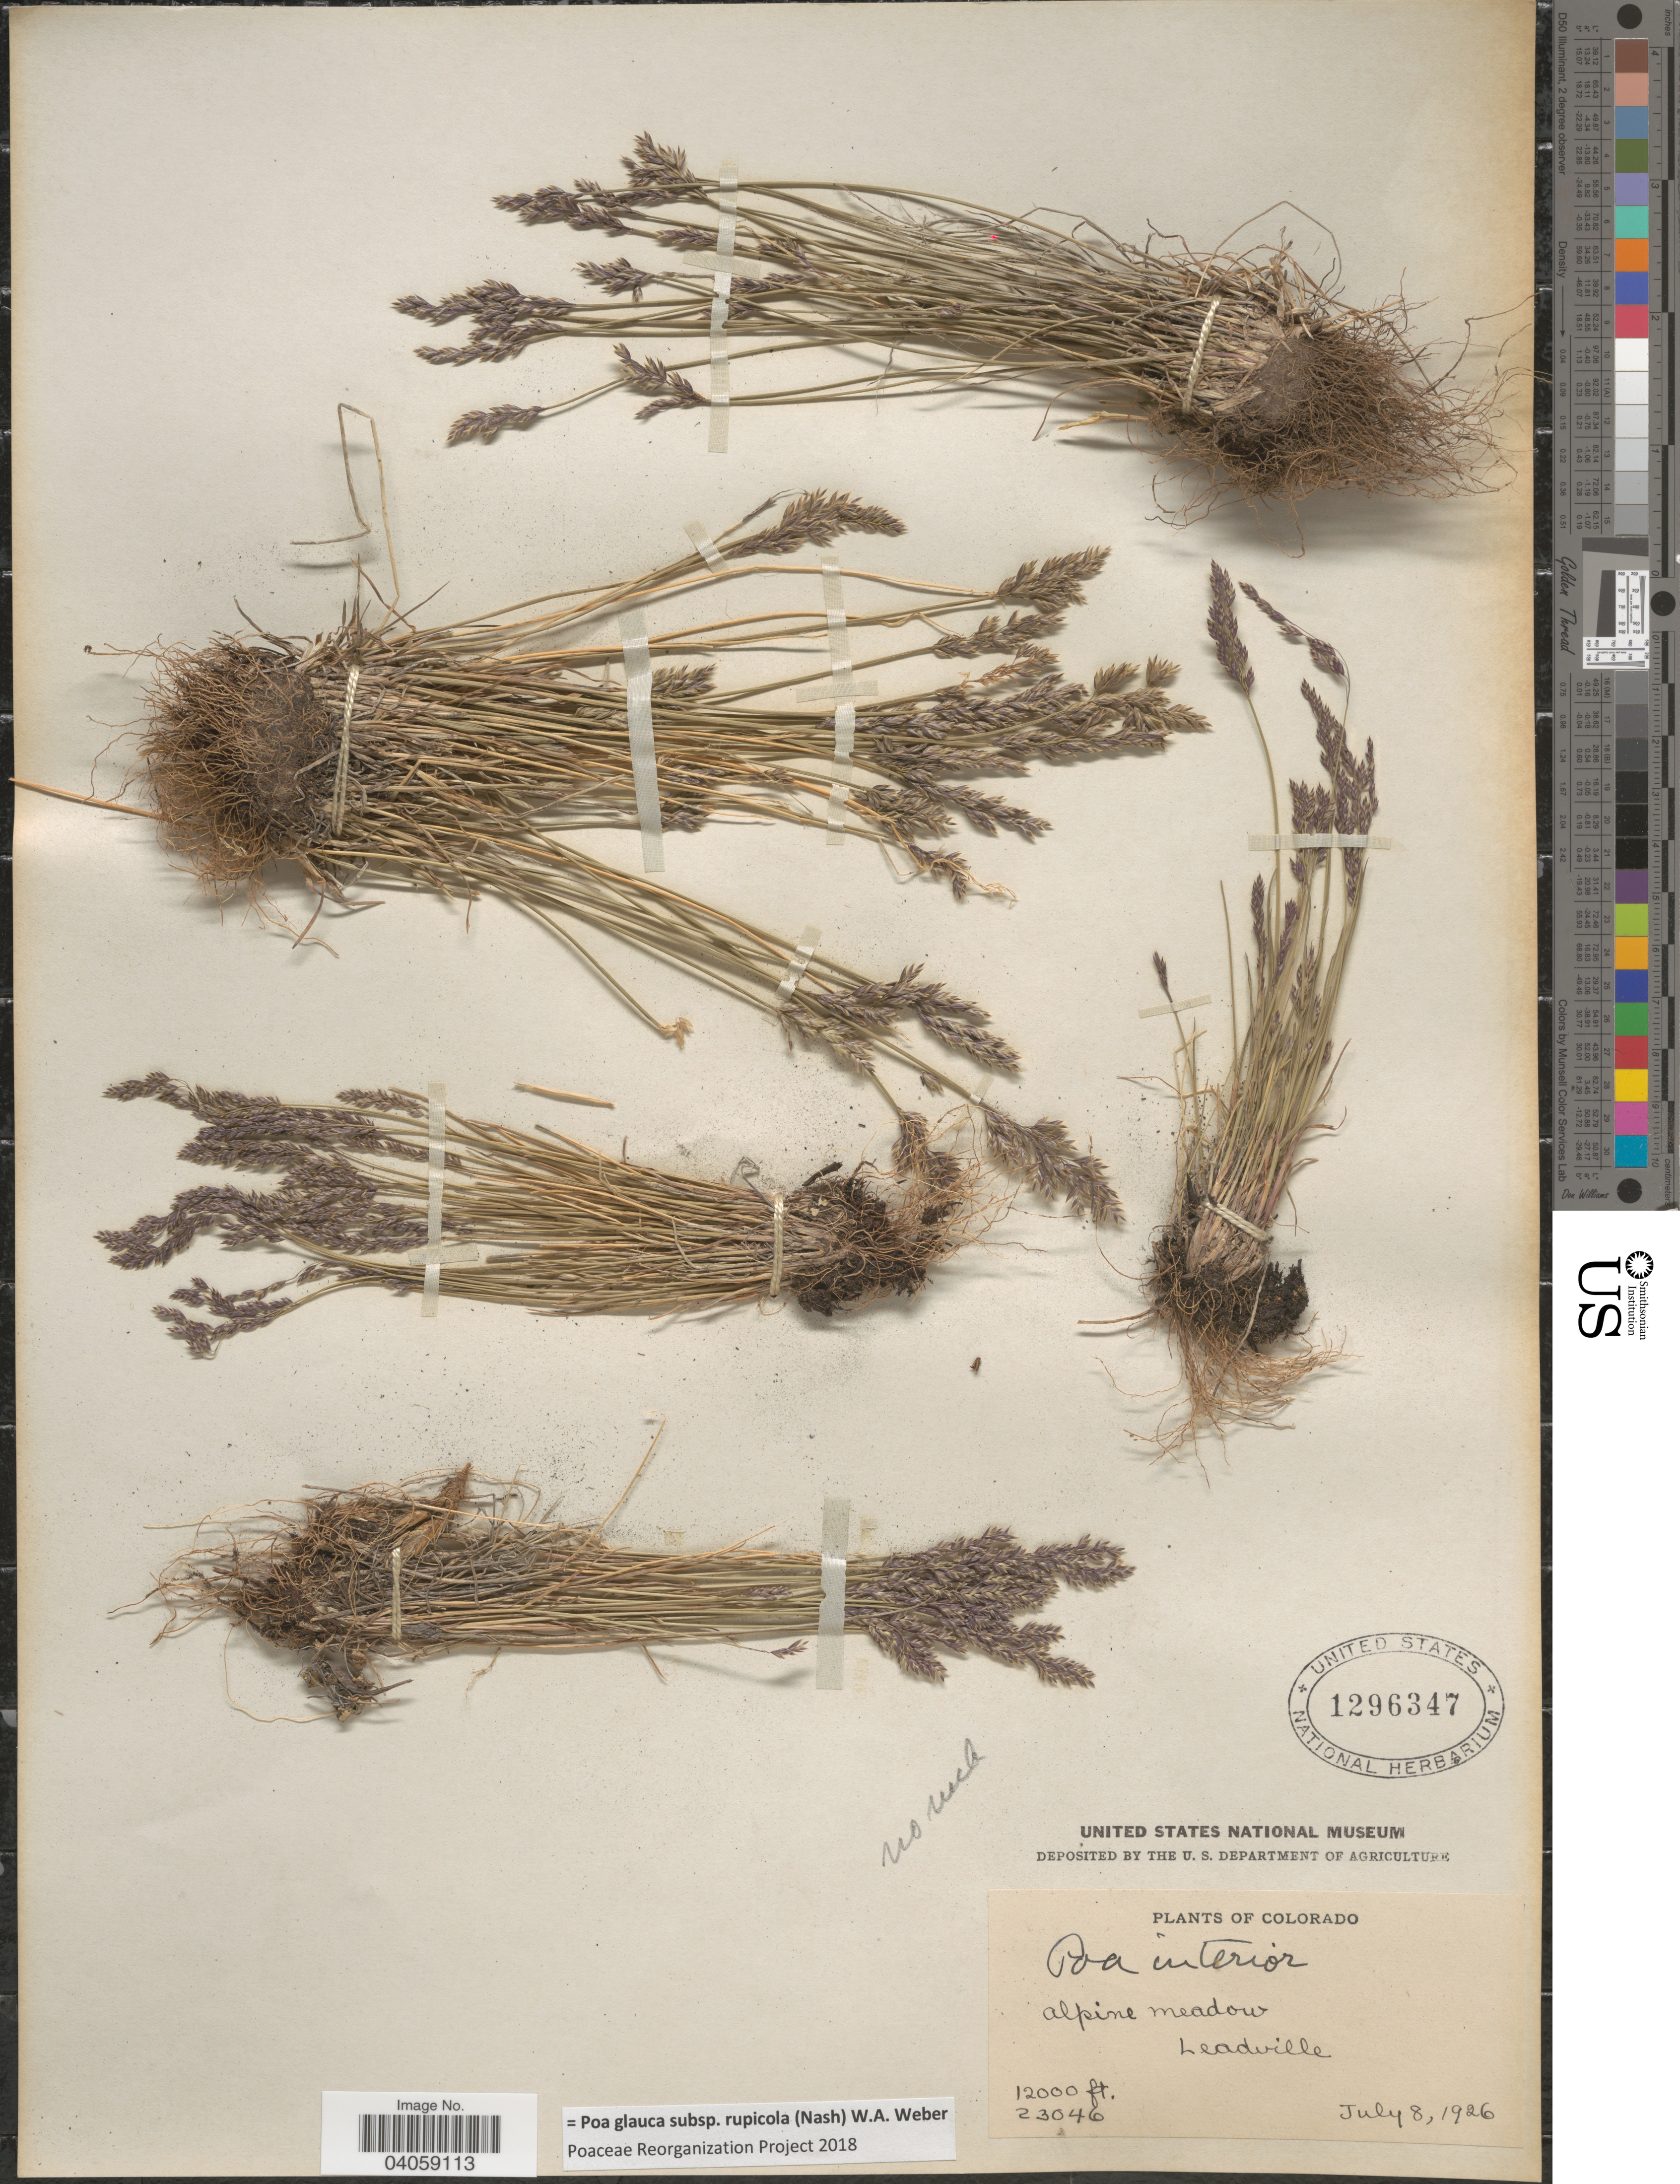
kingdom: Plantae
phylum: Tracheophyta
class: Liliopsida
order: Poales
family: Poaceae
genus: Poa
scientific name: Poa glauca subsp. rupicola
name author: (Nash) W.A. Weber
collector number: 23046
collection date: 1926-07-08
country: United States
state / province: Colorado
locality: Alpine meadow. Leadville.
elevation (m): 3658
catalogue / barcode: US 1296347